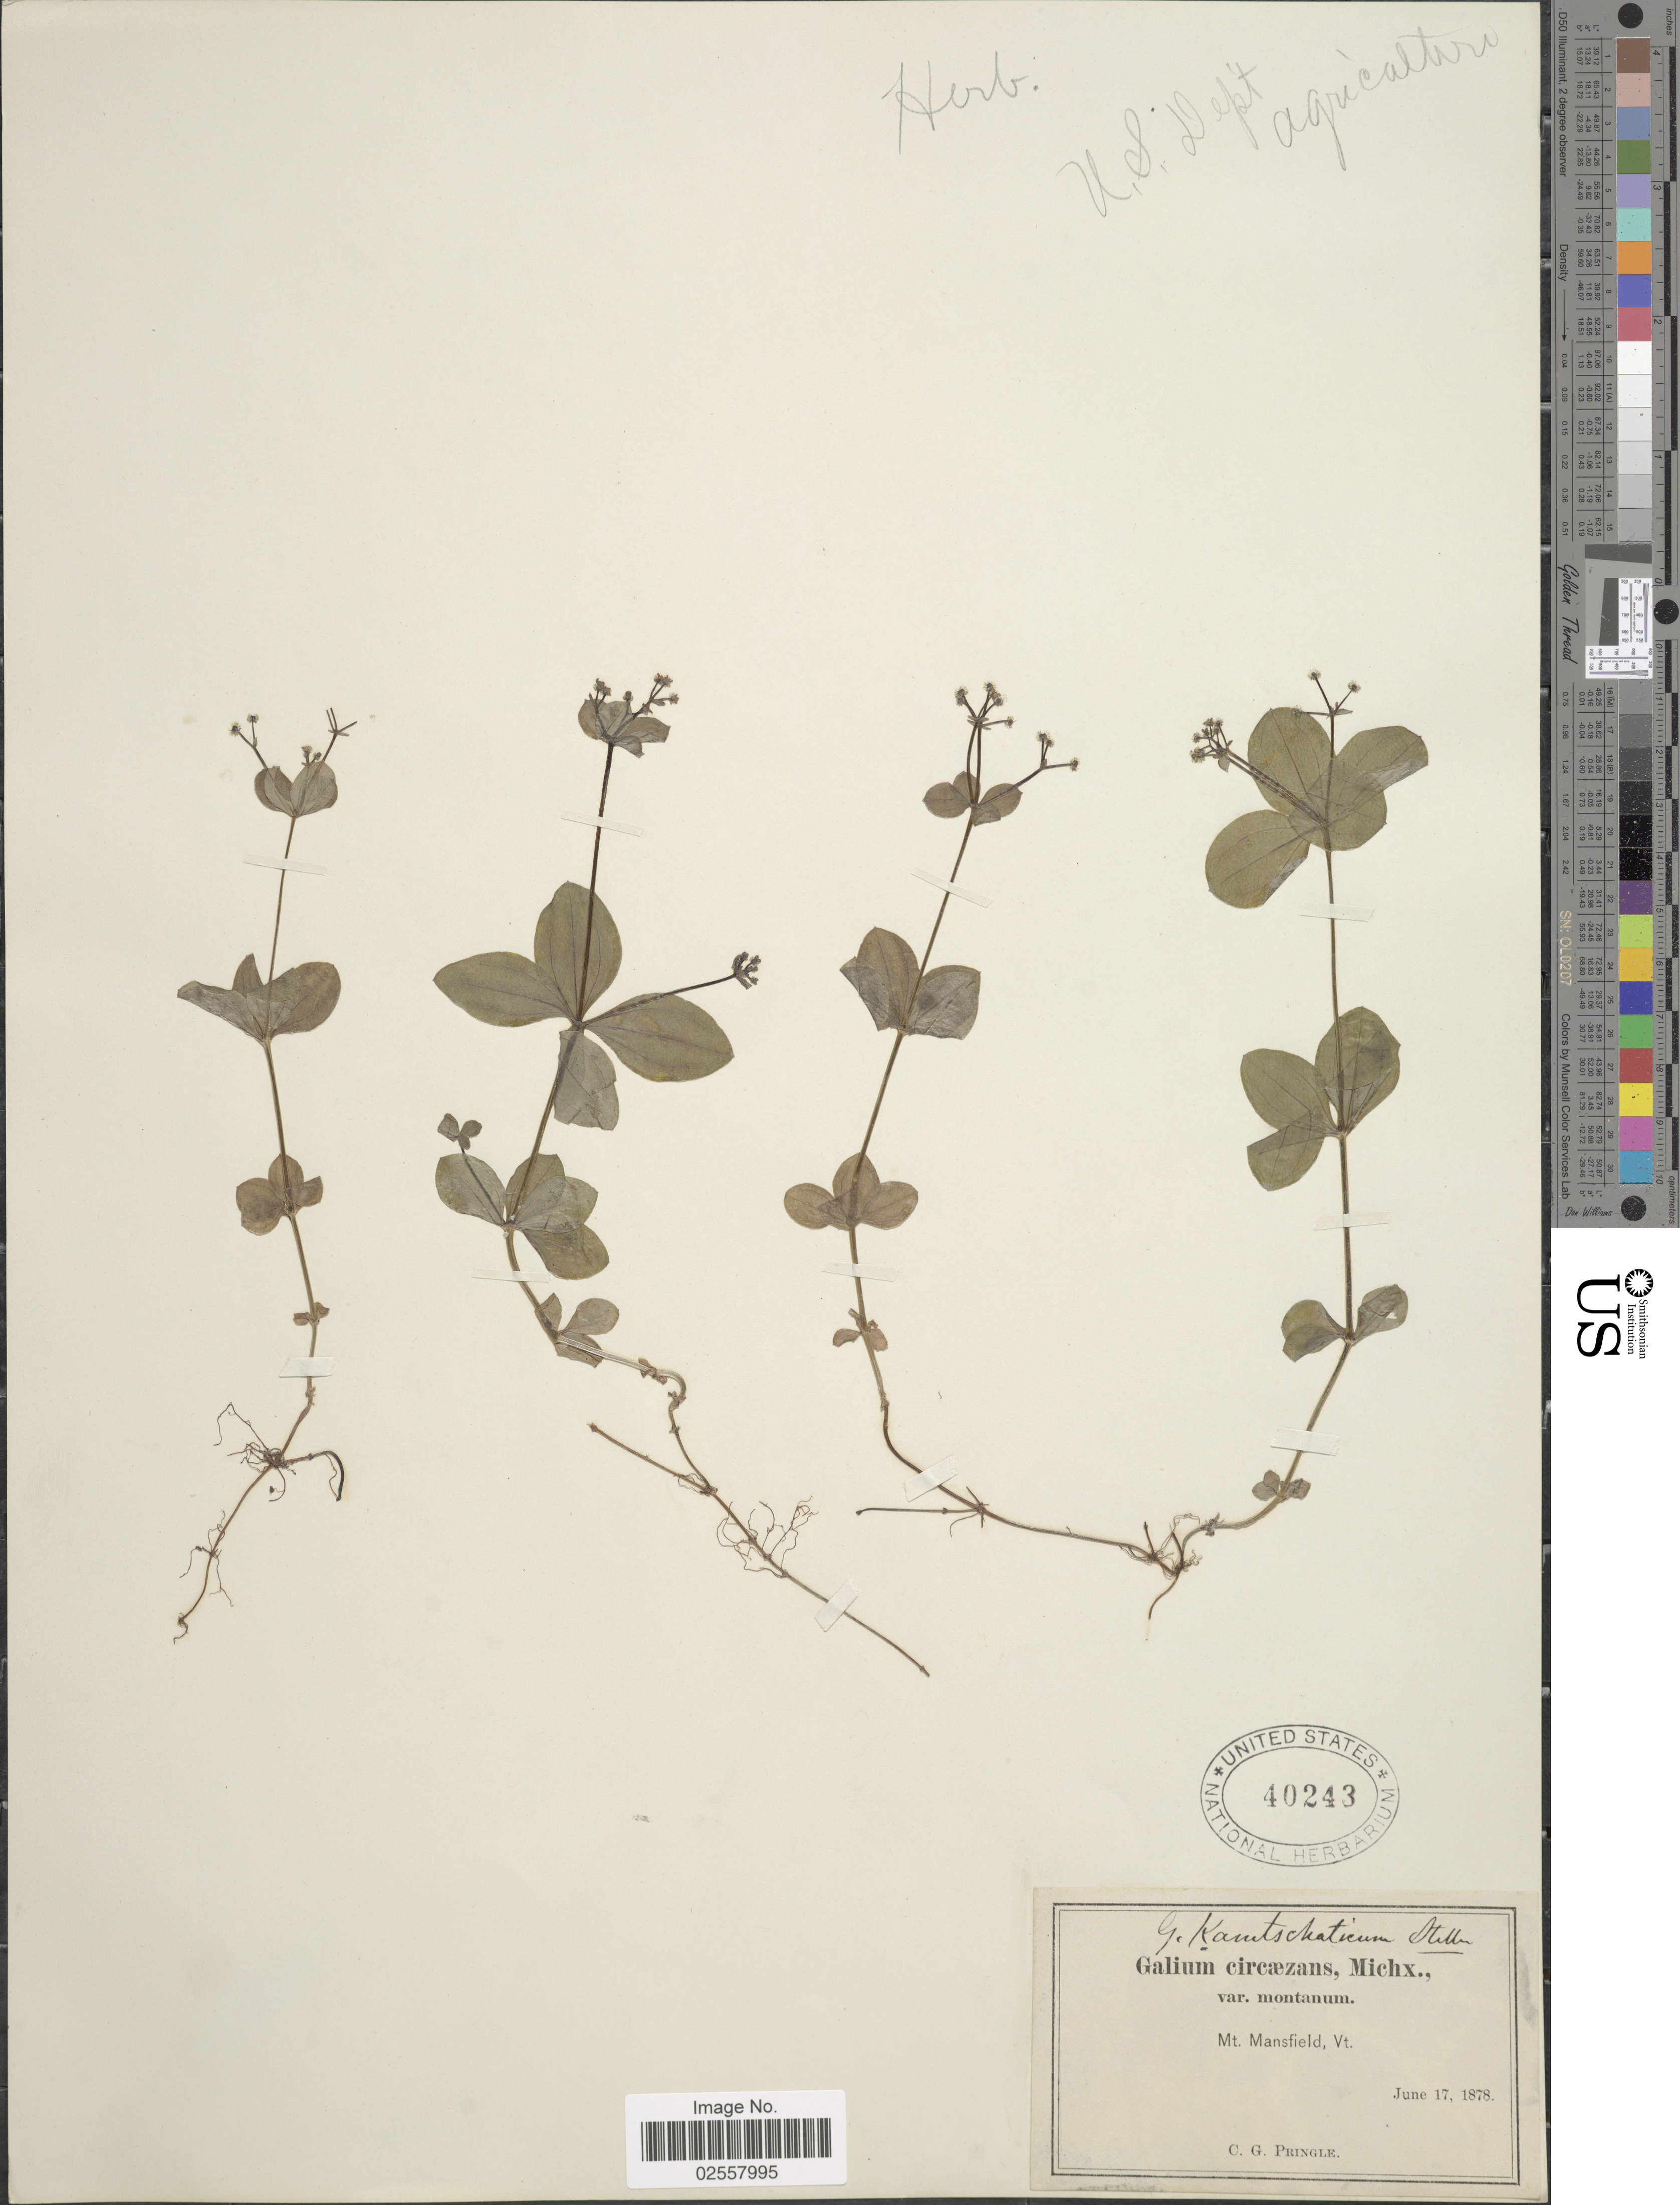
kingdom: Plantae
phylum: Tracheophyta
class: Magnoliopsida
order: Gentianales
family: Rubiaceae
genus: Galium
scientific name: Galium kamtschaticum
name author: Steller ex Schult. & Schult. f.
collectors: C. G. Pringle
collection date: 1878-06-17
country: United States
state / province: Vermont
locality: Mt. Mansfield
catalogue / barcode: US 40243